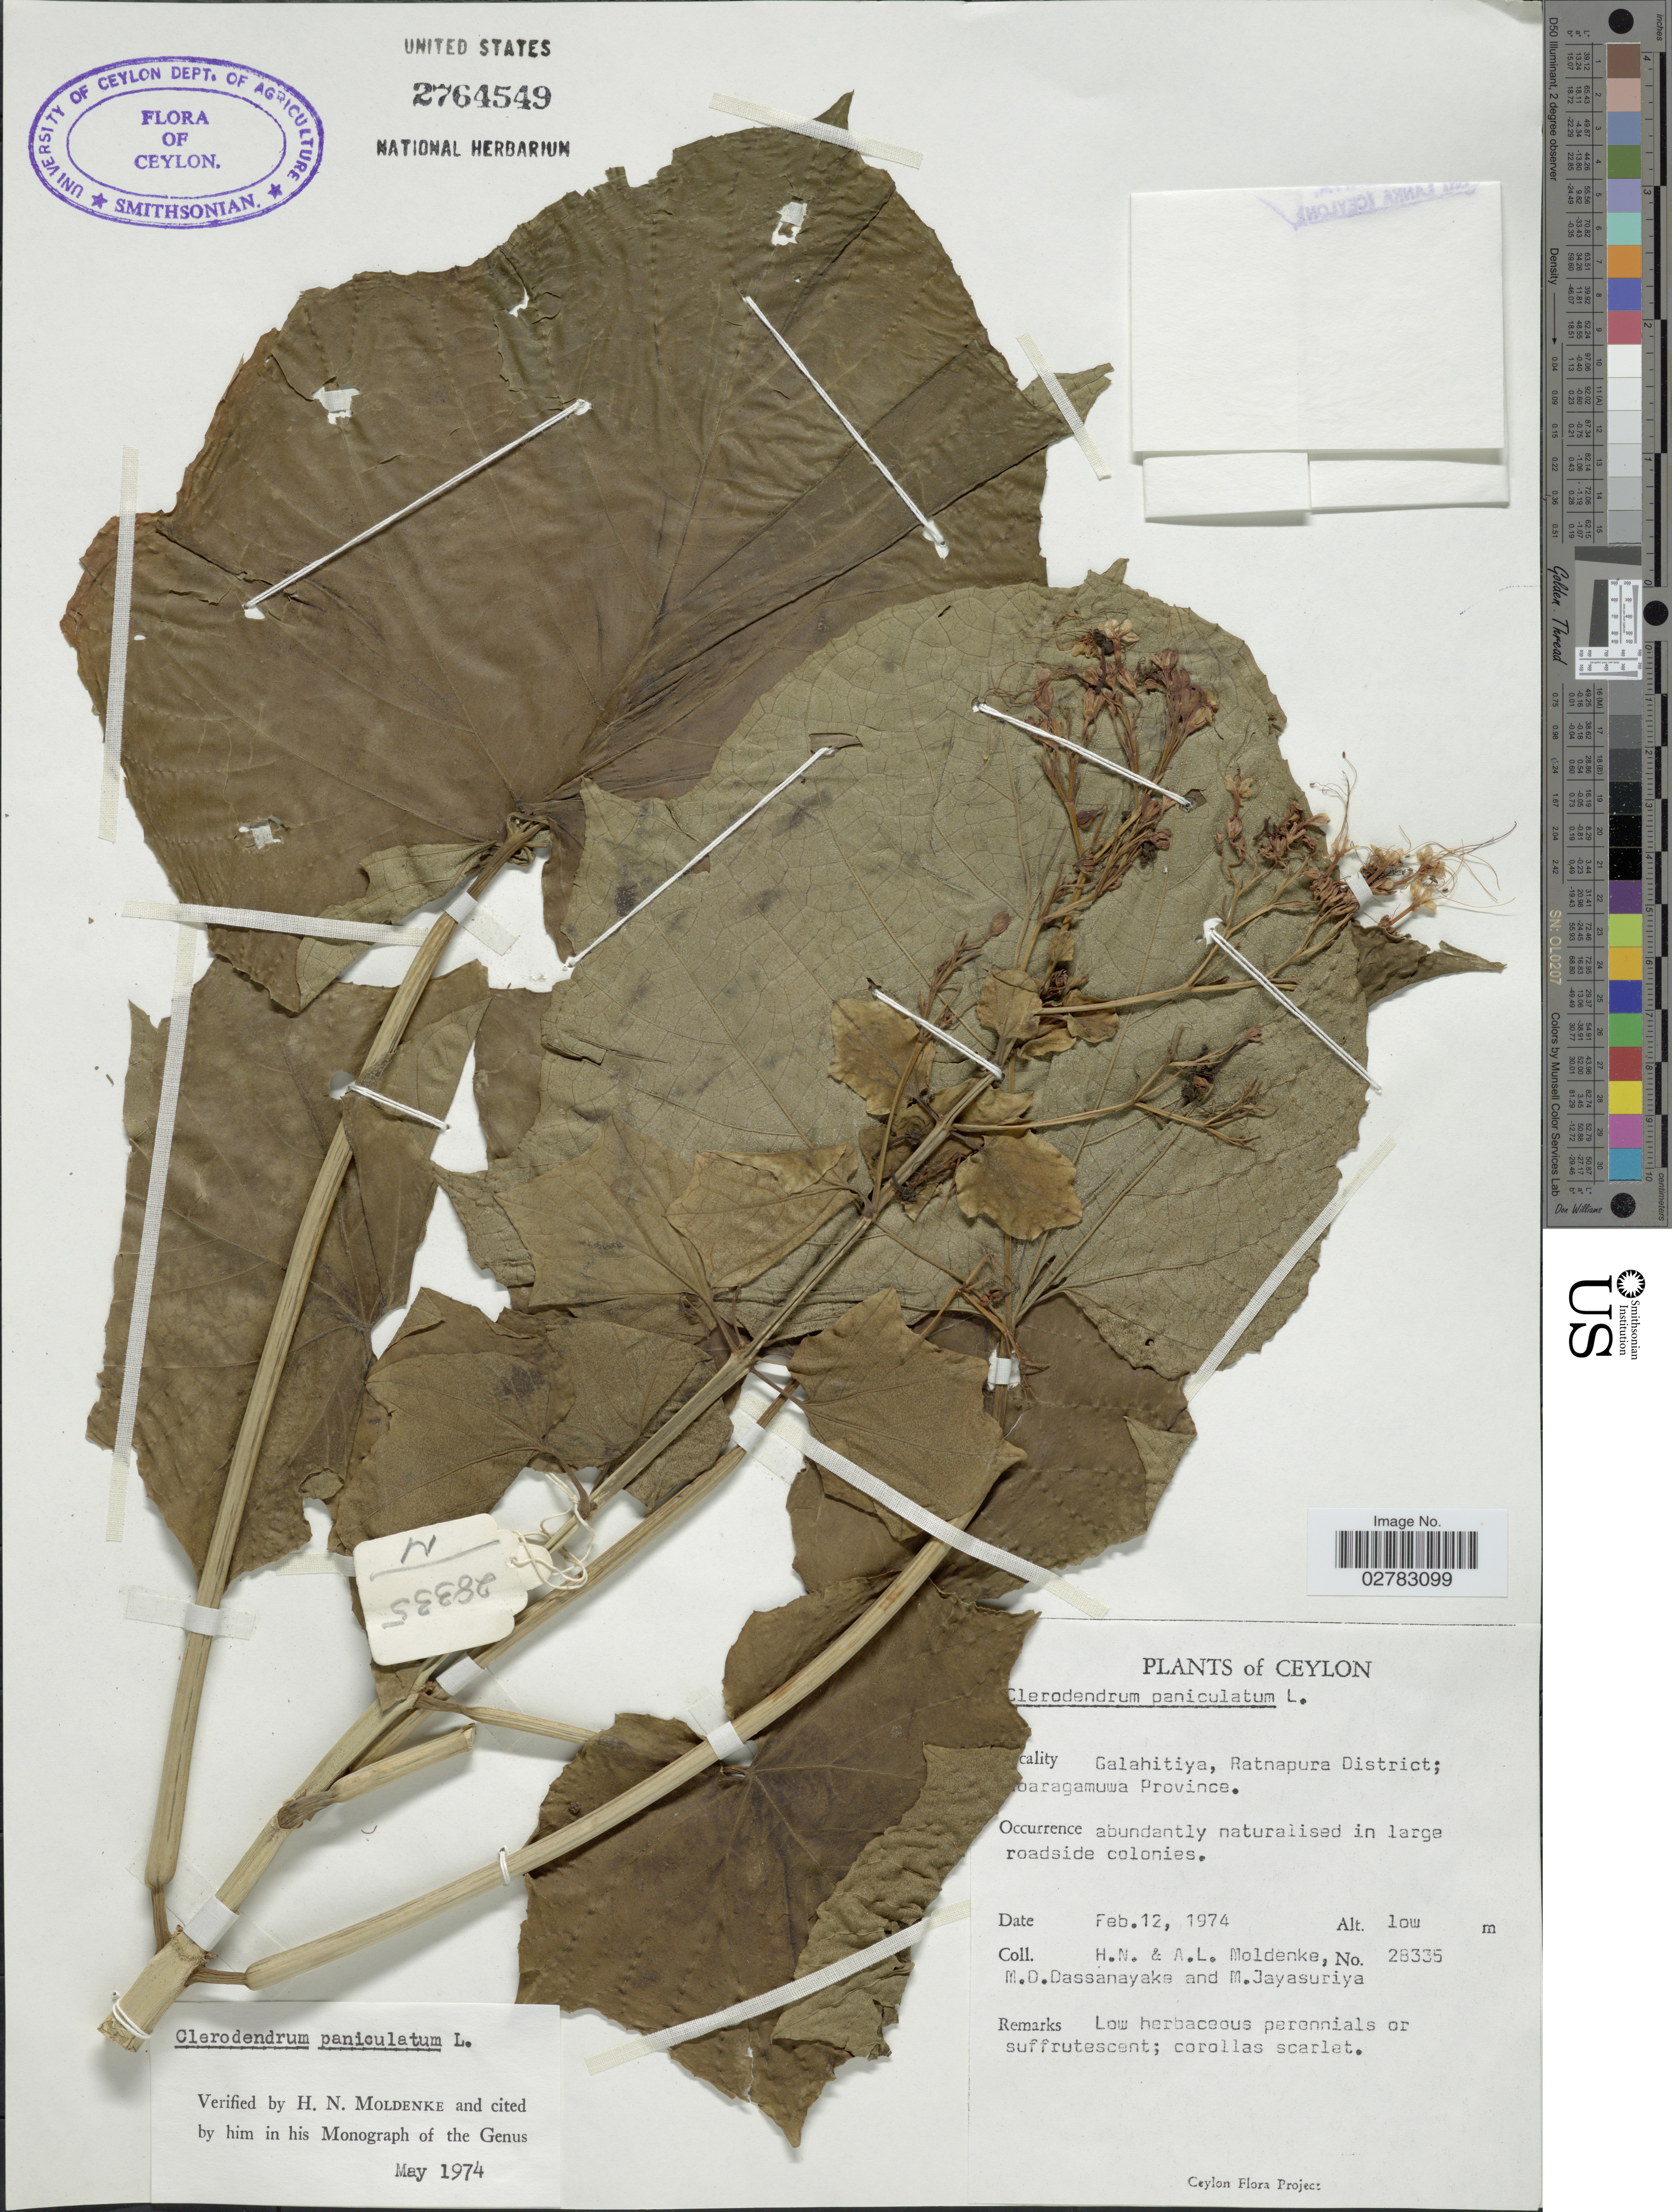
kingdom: Plantae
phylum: Tracheophyta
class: Magnoliopsida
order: Lamiales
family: Lamiaceae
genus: Clerodendrum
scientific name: Clerodendrum paniculatum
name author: L.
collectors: H. N. Moldenke, A. L. Moldenke, M. D. Dassanayake & M. Jayasuriya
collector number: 28335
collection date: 1974-02-12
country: Sri Lanka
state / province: Sabaragamuwa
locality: Ceylon. Galahitiya, Ratnapura District.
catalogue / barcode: US 2764549